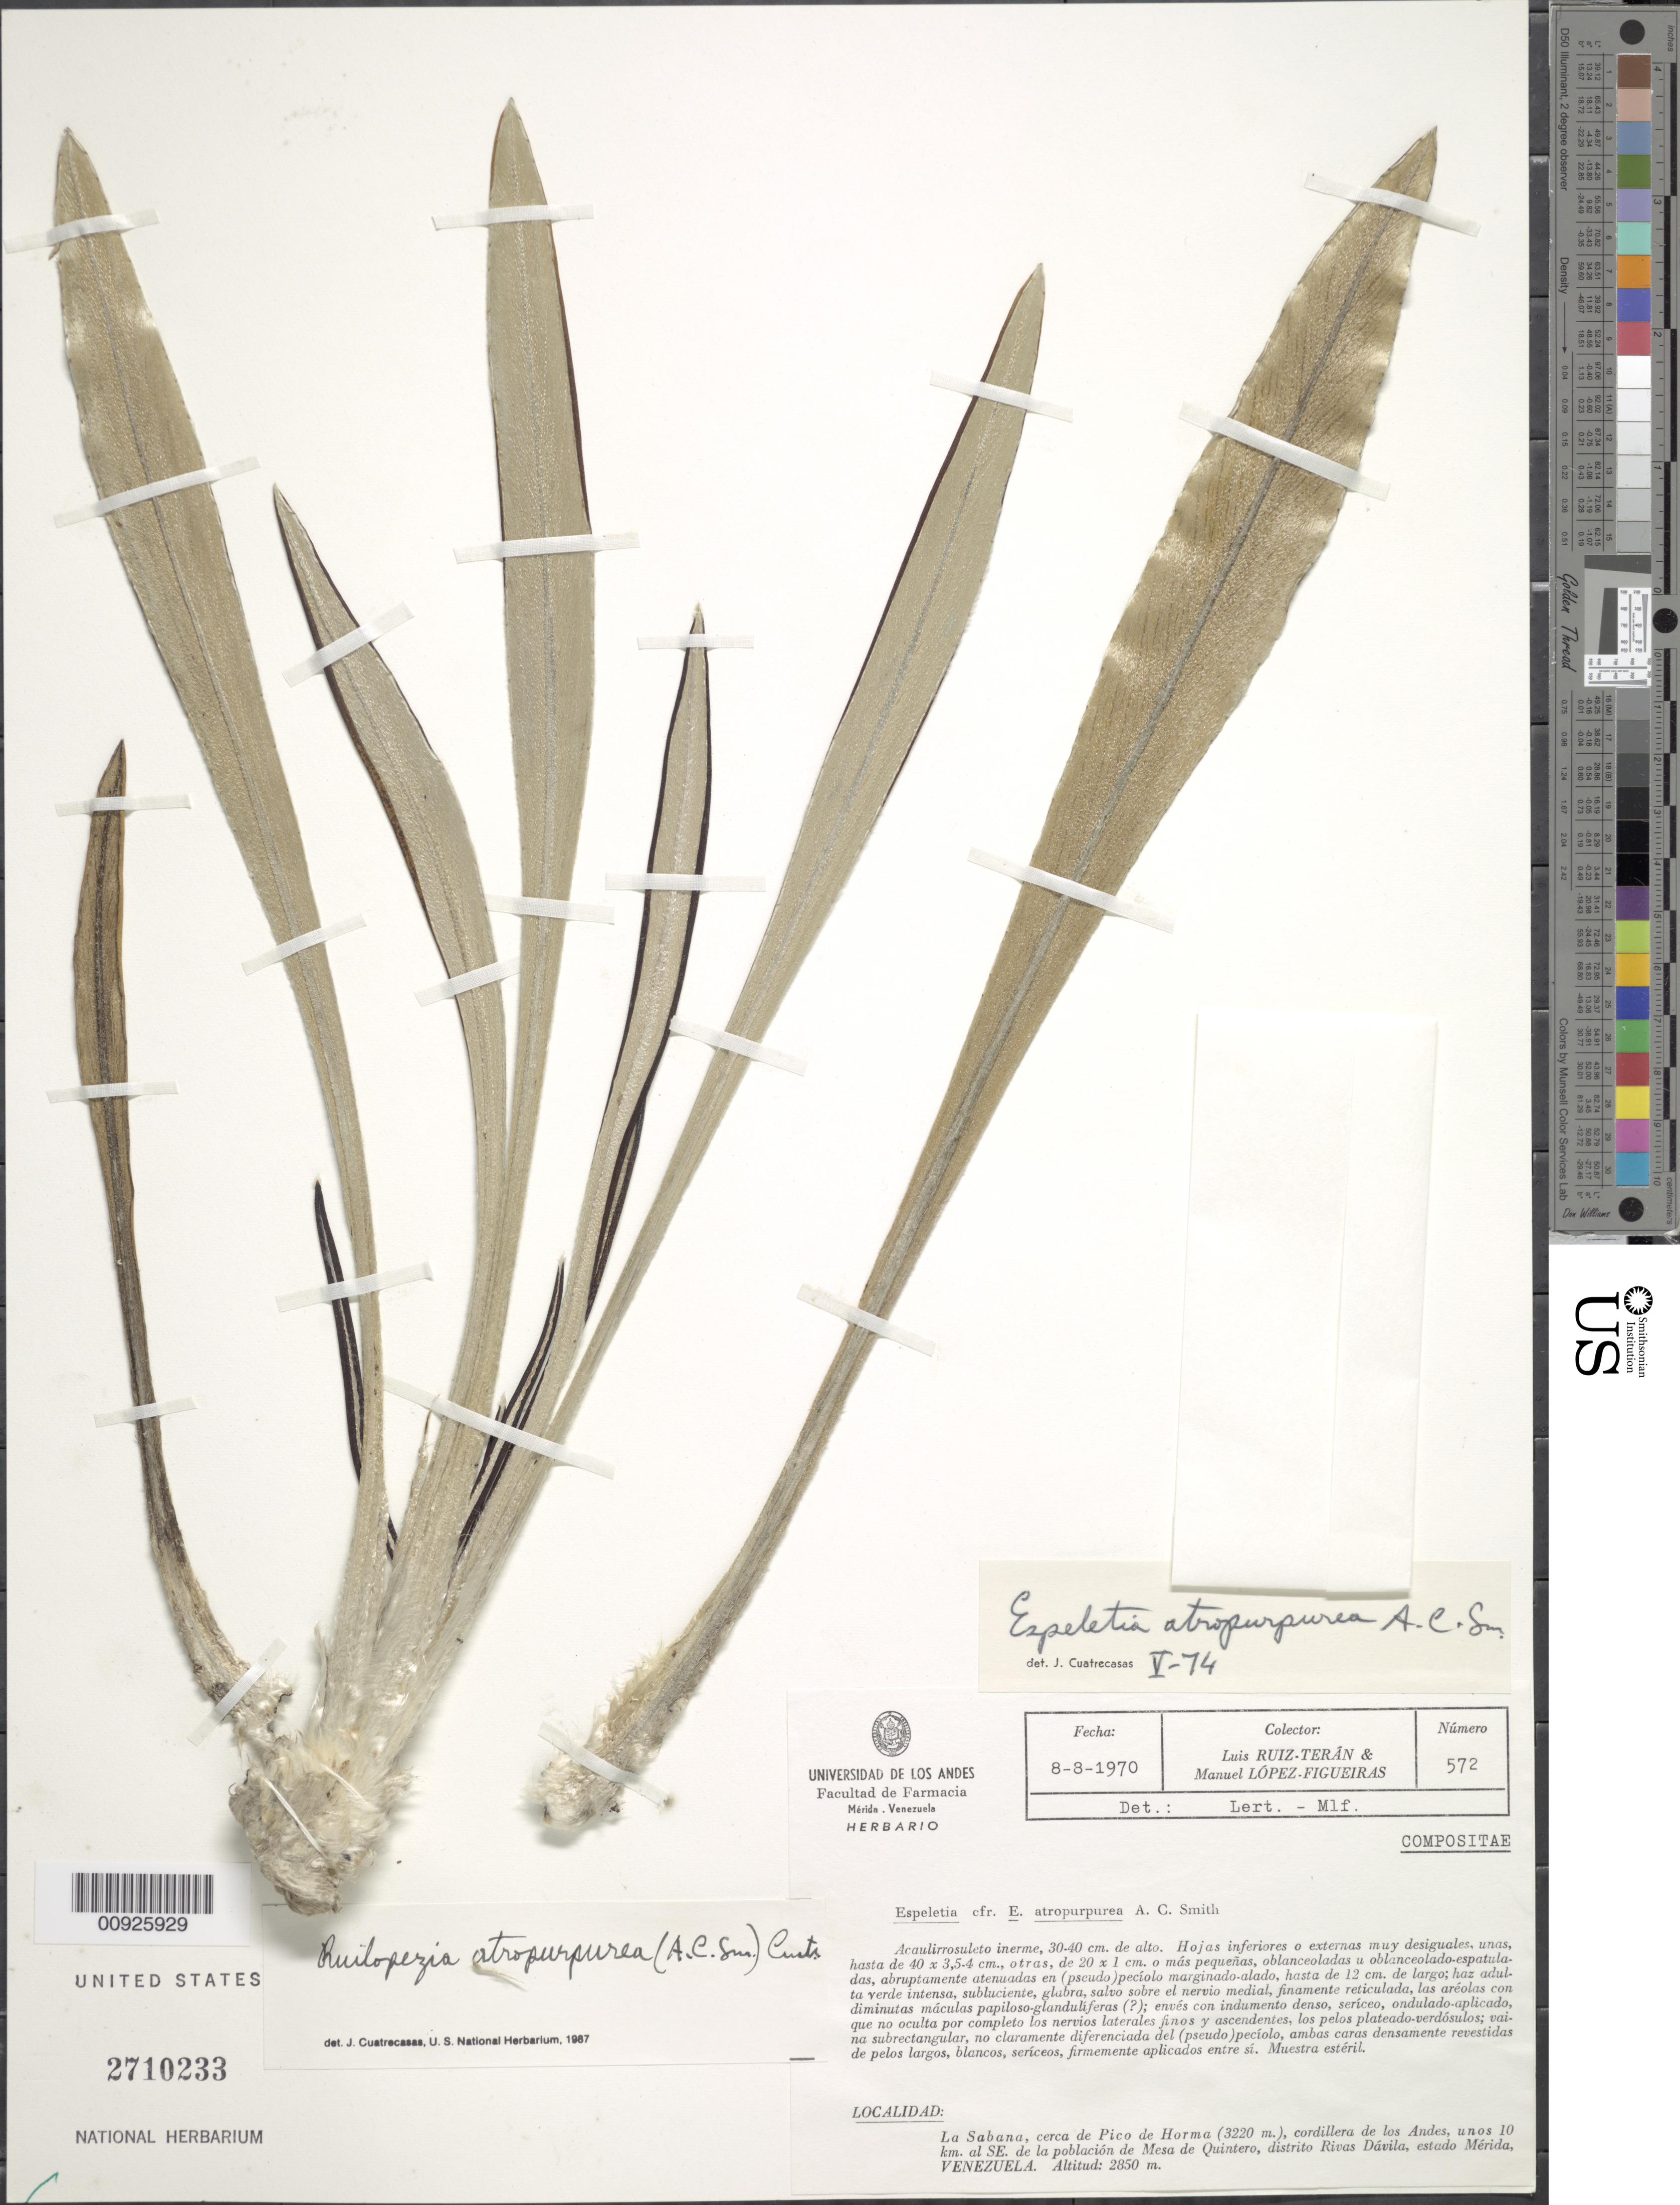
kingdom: Plantae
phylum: Tracheophyta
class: Magnoliopsida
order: Asterales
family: Asteraceae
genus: Ruilopezia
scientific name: Ruilopezia atropurpurea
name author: (A.C. Sm.) Cuatrec.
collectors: L. E. Ruíz-Terán & M. López Figueiras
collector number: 572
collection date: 1970-08-08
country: Venezuela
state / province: Mérida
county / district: Rivas Dávila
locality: La Sabana, cerca de Pico de Horma )3220 m=, cordillera de los Andes, unos 10 km al SE de la población Mesa de Quintero.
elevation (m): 2850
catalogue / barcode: US 2710233